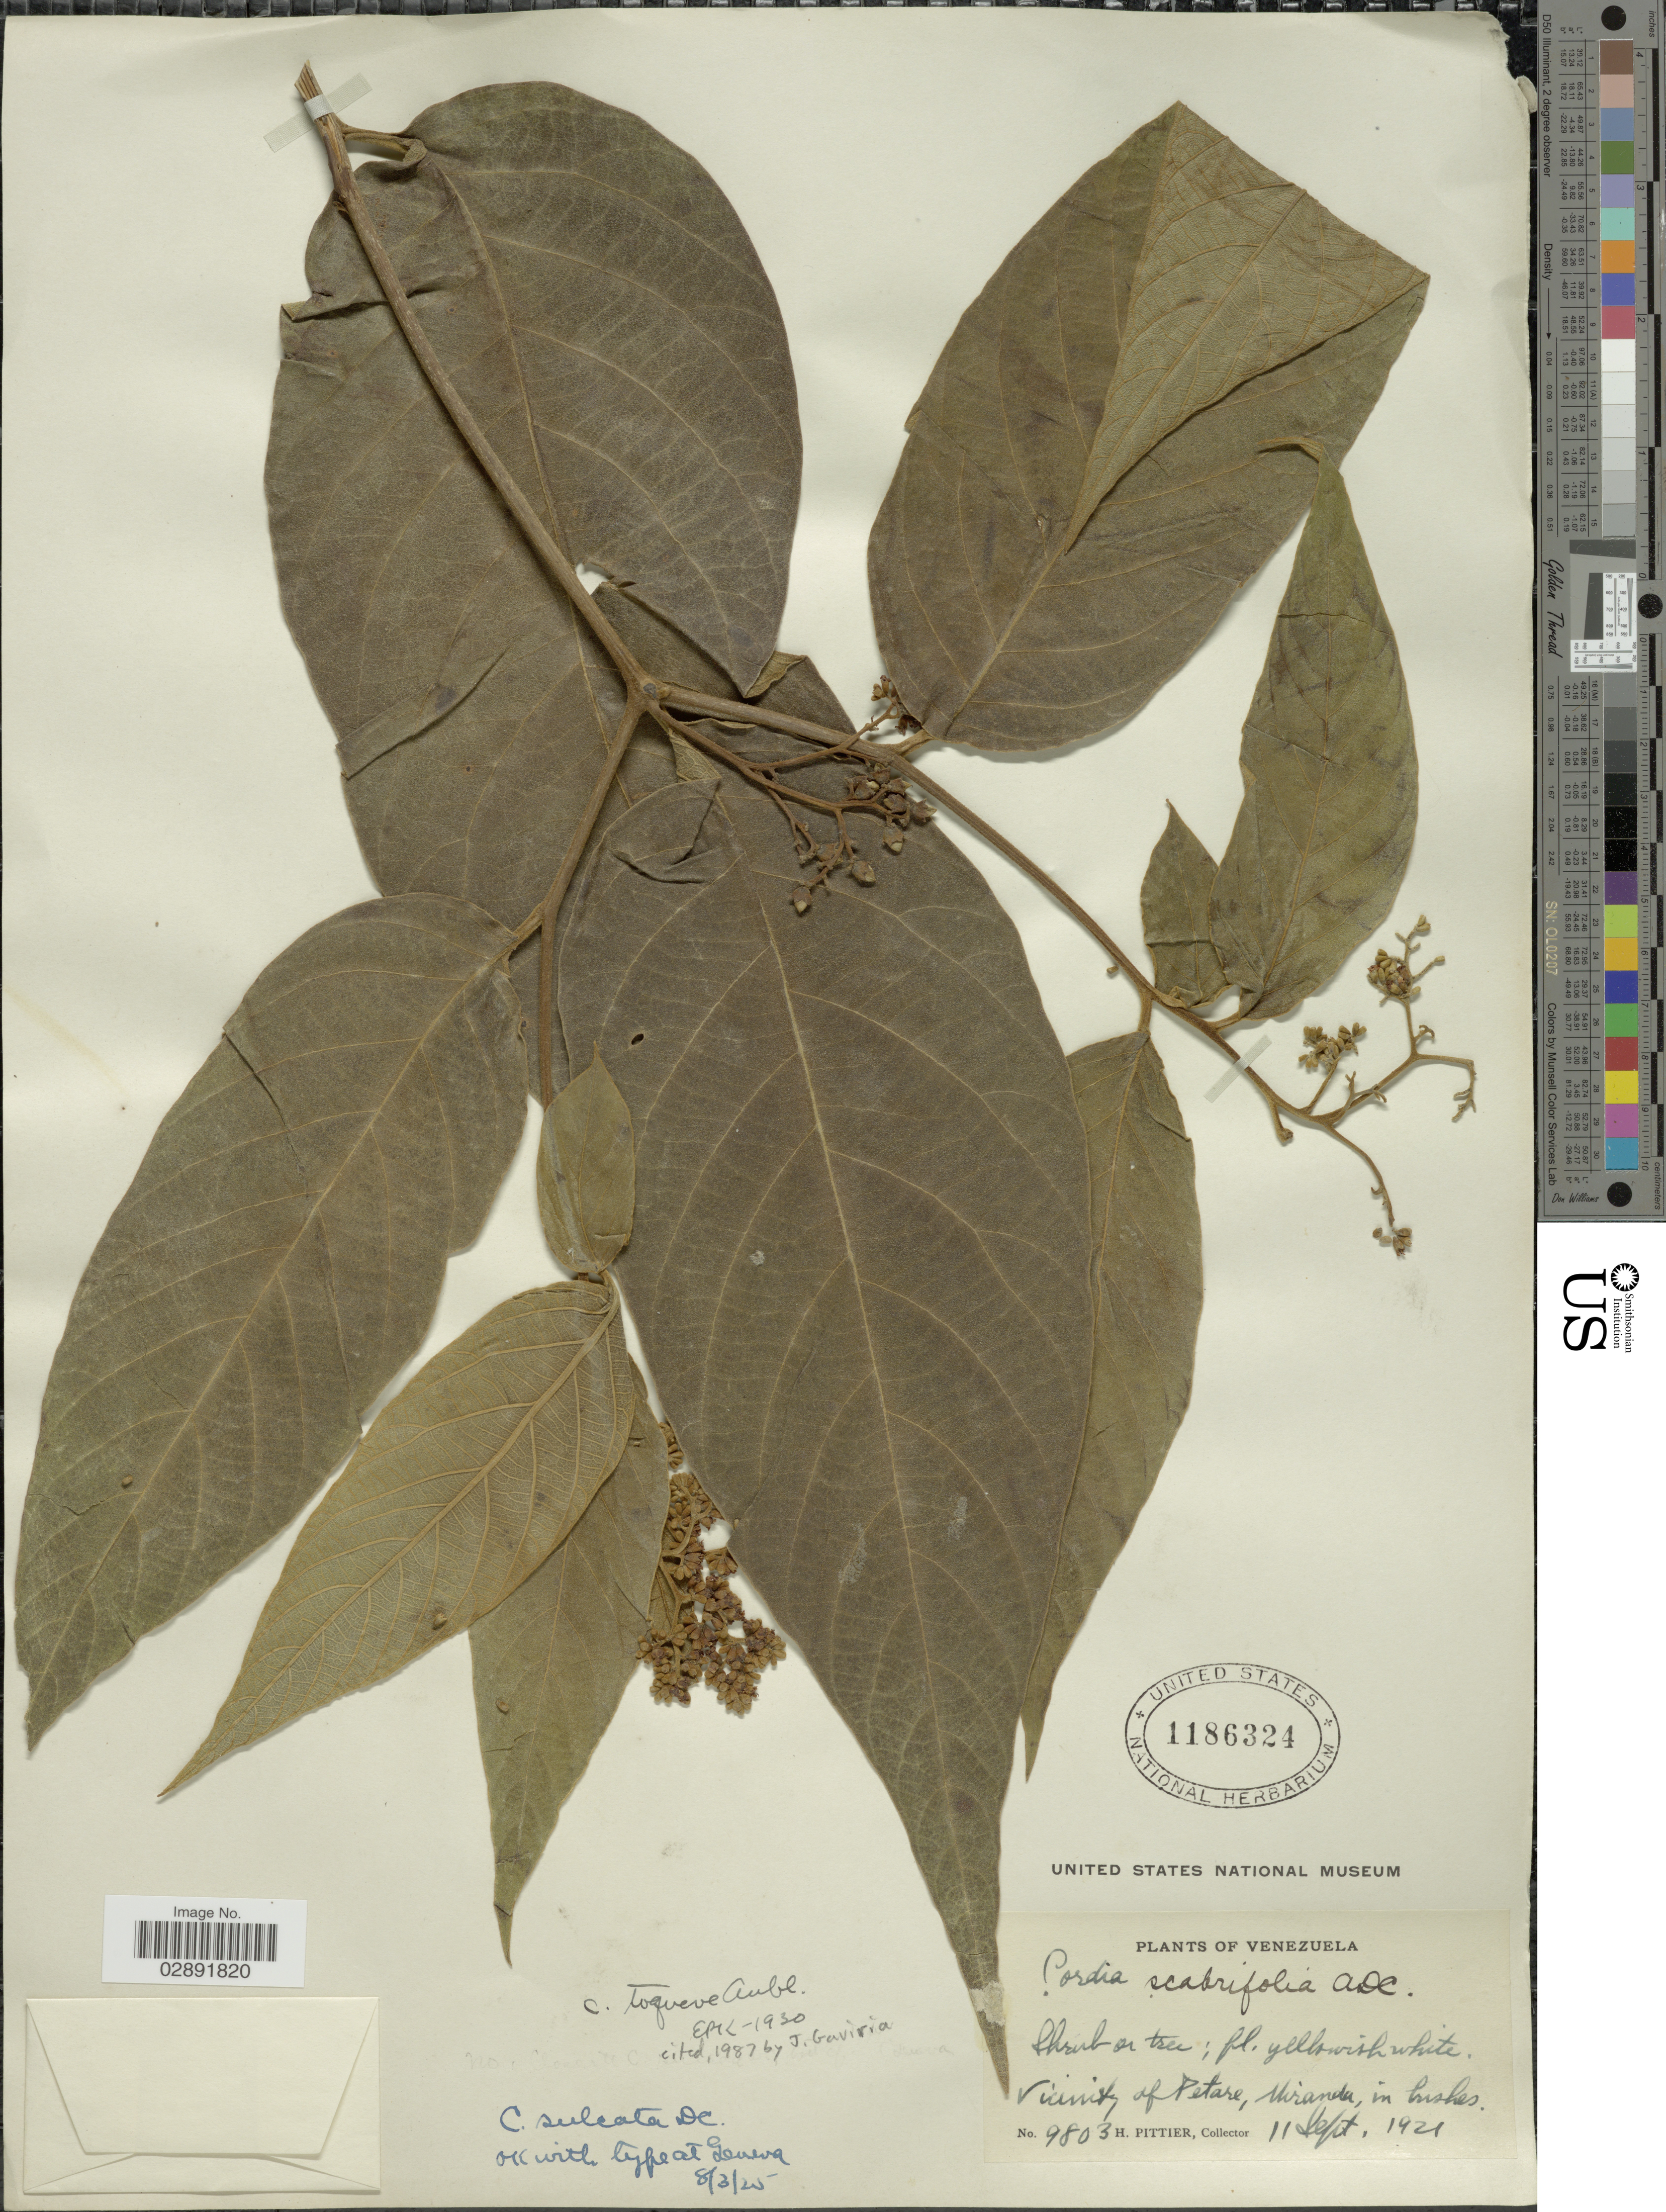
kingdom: Plantae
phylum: Tracheophyta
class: Magnoliopsida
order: Boraginales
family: Cordiaceae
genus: Cordia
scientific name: Cordia toqueve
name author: Aubl.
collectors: H. F. Pittier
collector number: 9803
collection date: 1921-09-11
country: Venezuela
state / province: Miranda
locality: Vicinity of Petare.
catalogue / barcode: US 1186324